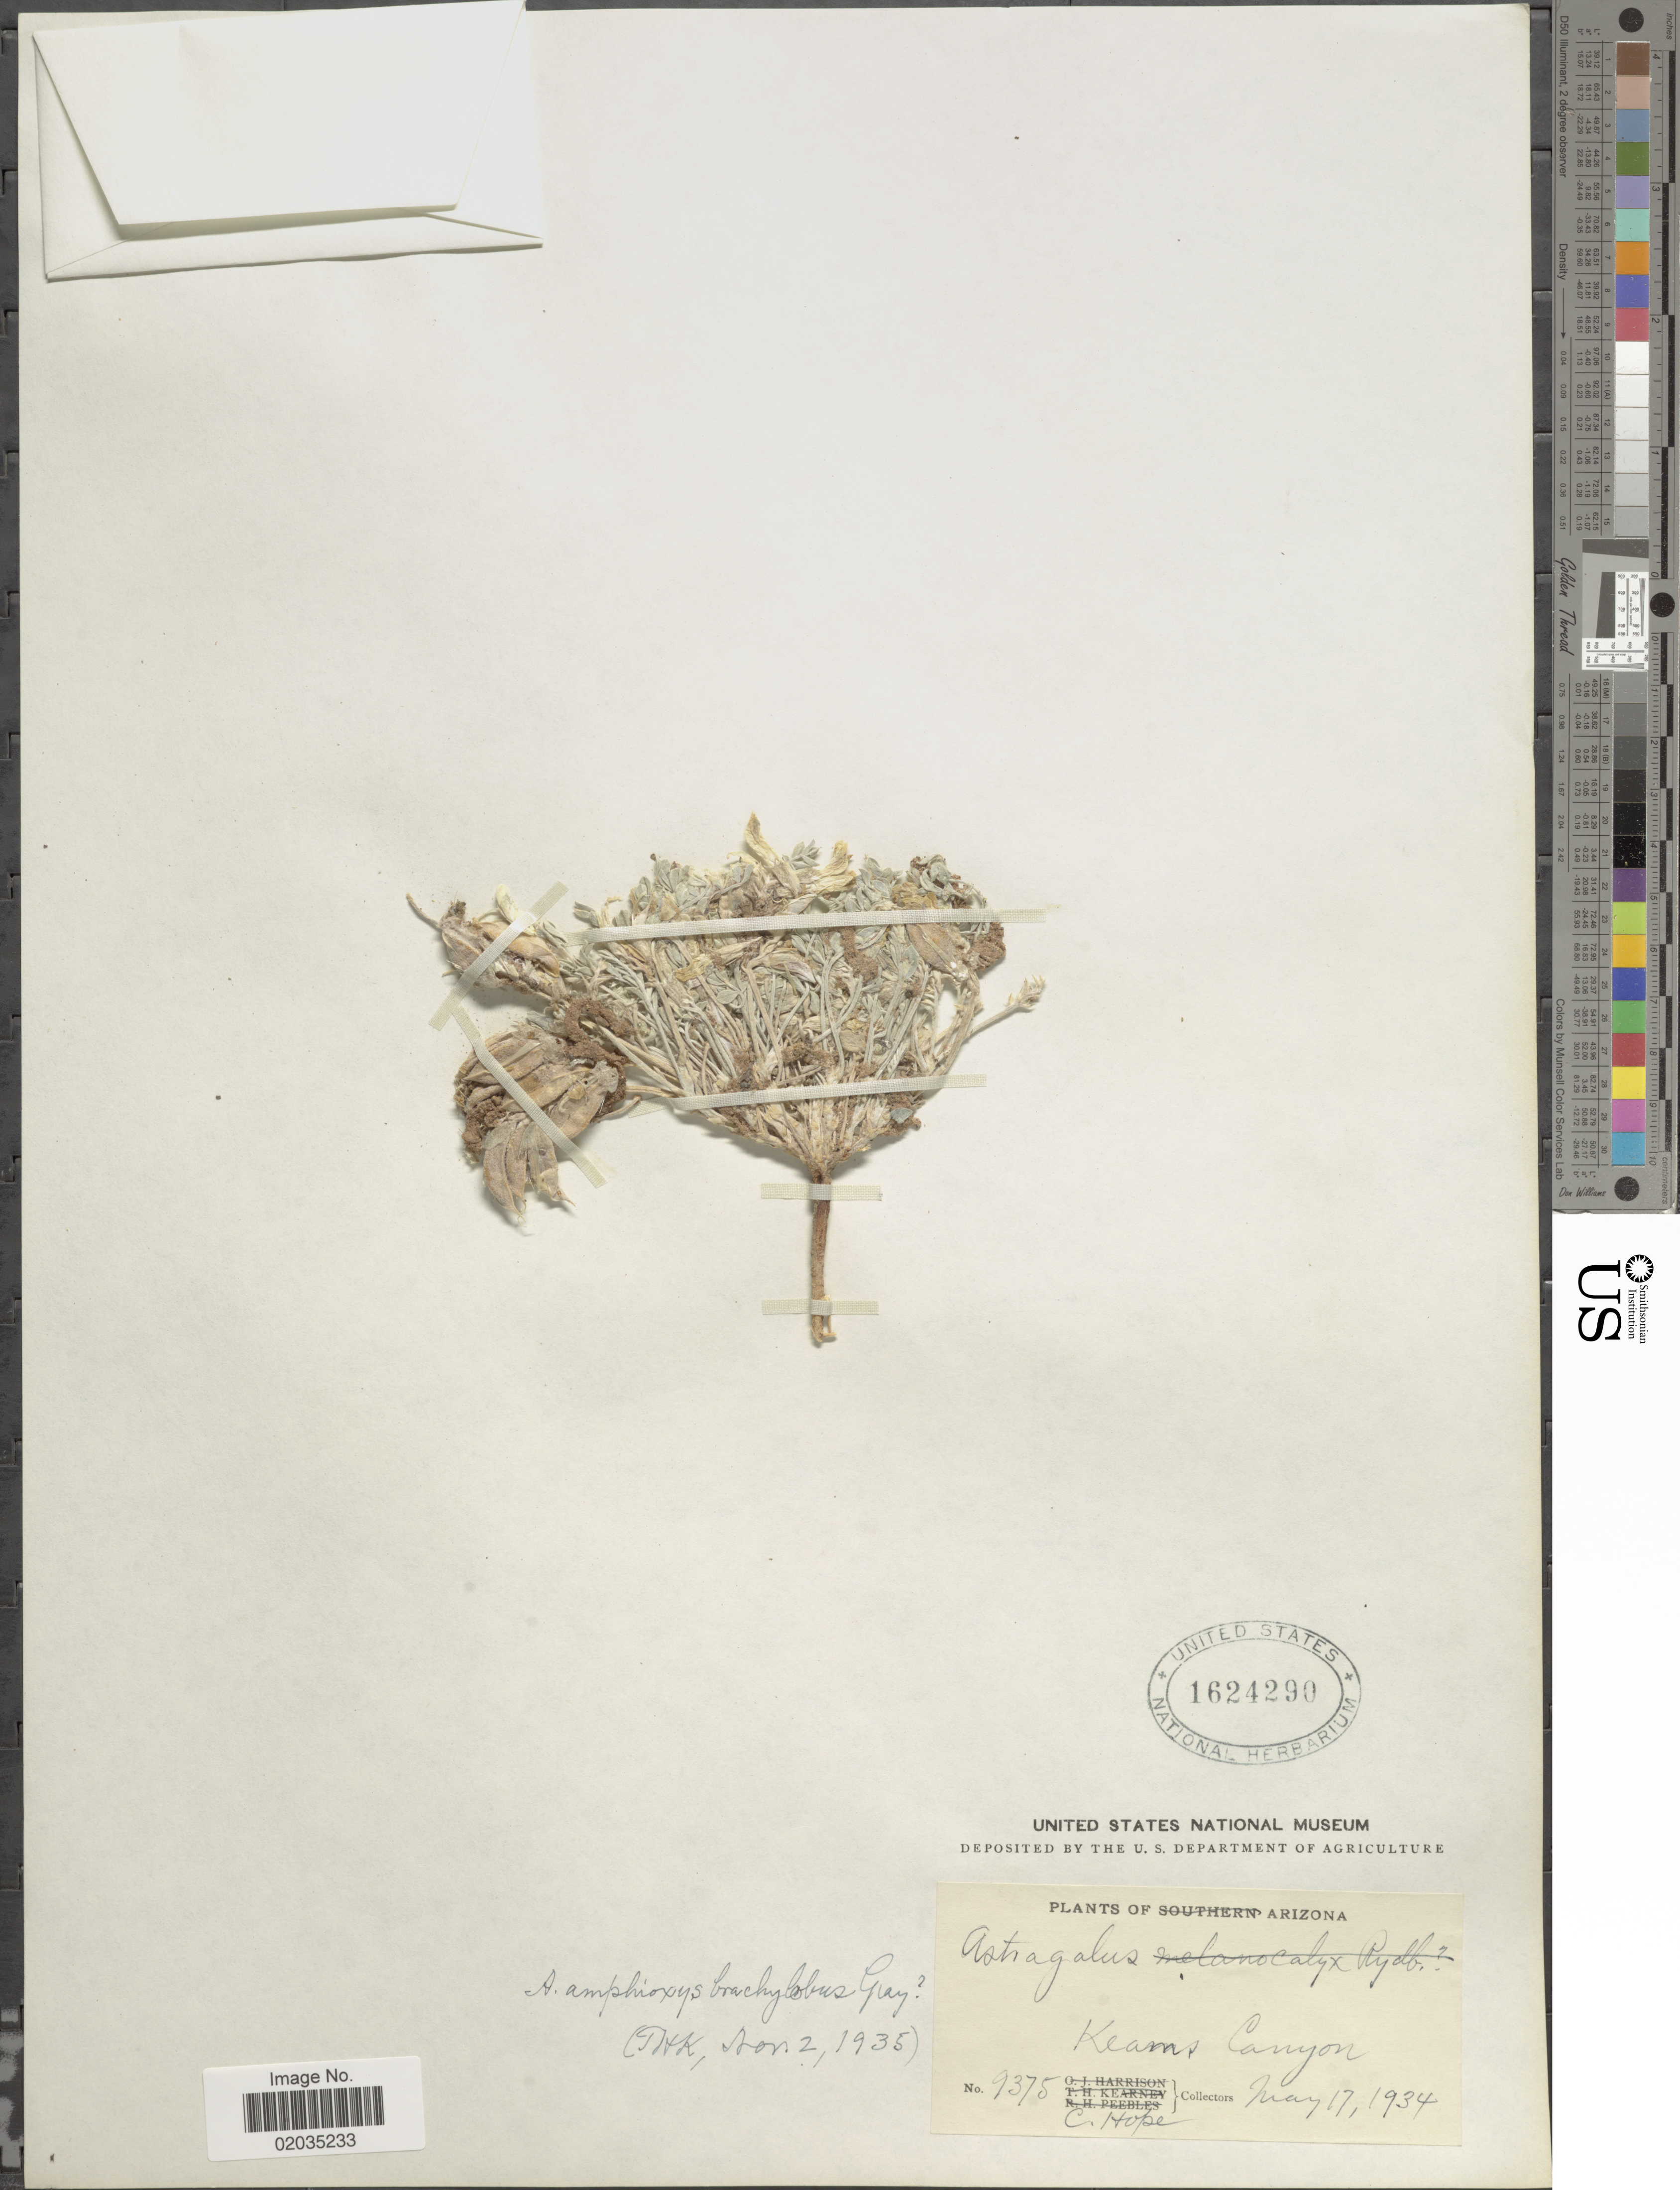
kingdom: Plantae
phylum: Tracheophyta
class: Magnoliopsida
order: Fabales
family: Fabaceae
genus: Astragalus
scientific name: Astragalus tephrodes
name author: A. Gray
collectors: C. Hope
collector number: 9375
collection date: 1934-05-17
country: United States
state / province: Arizona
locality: Keams Canyon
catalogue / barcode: US 1624290